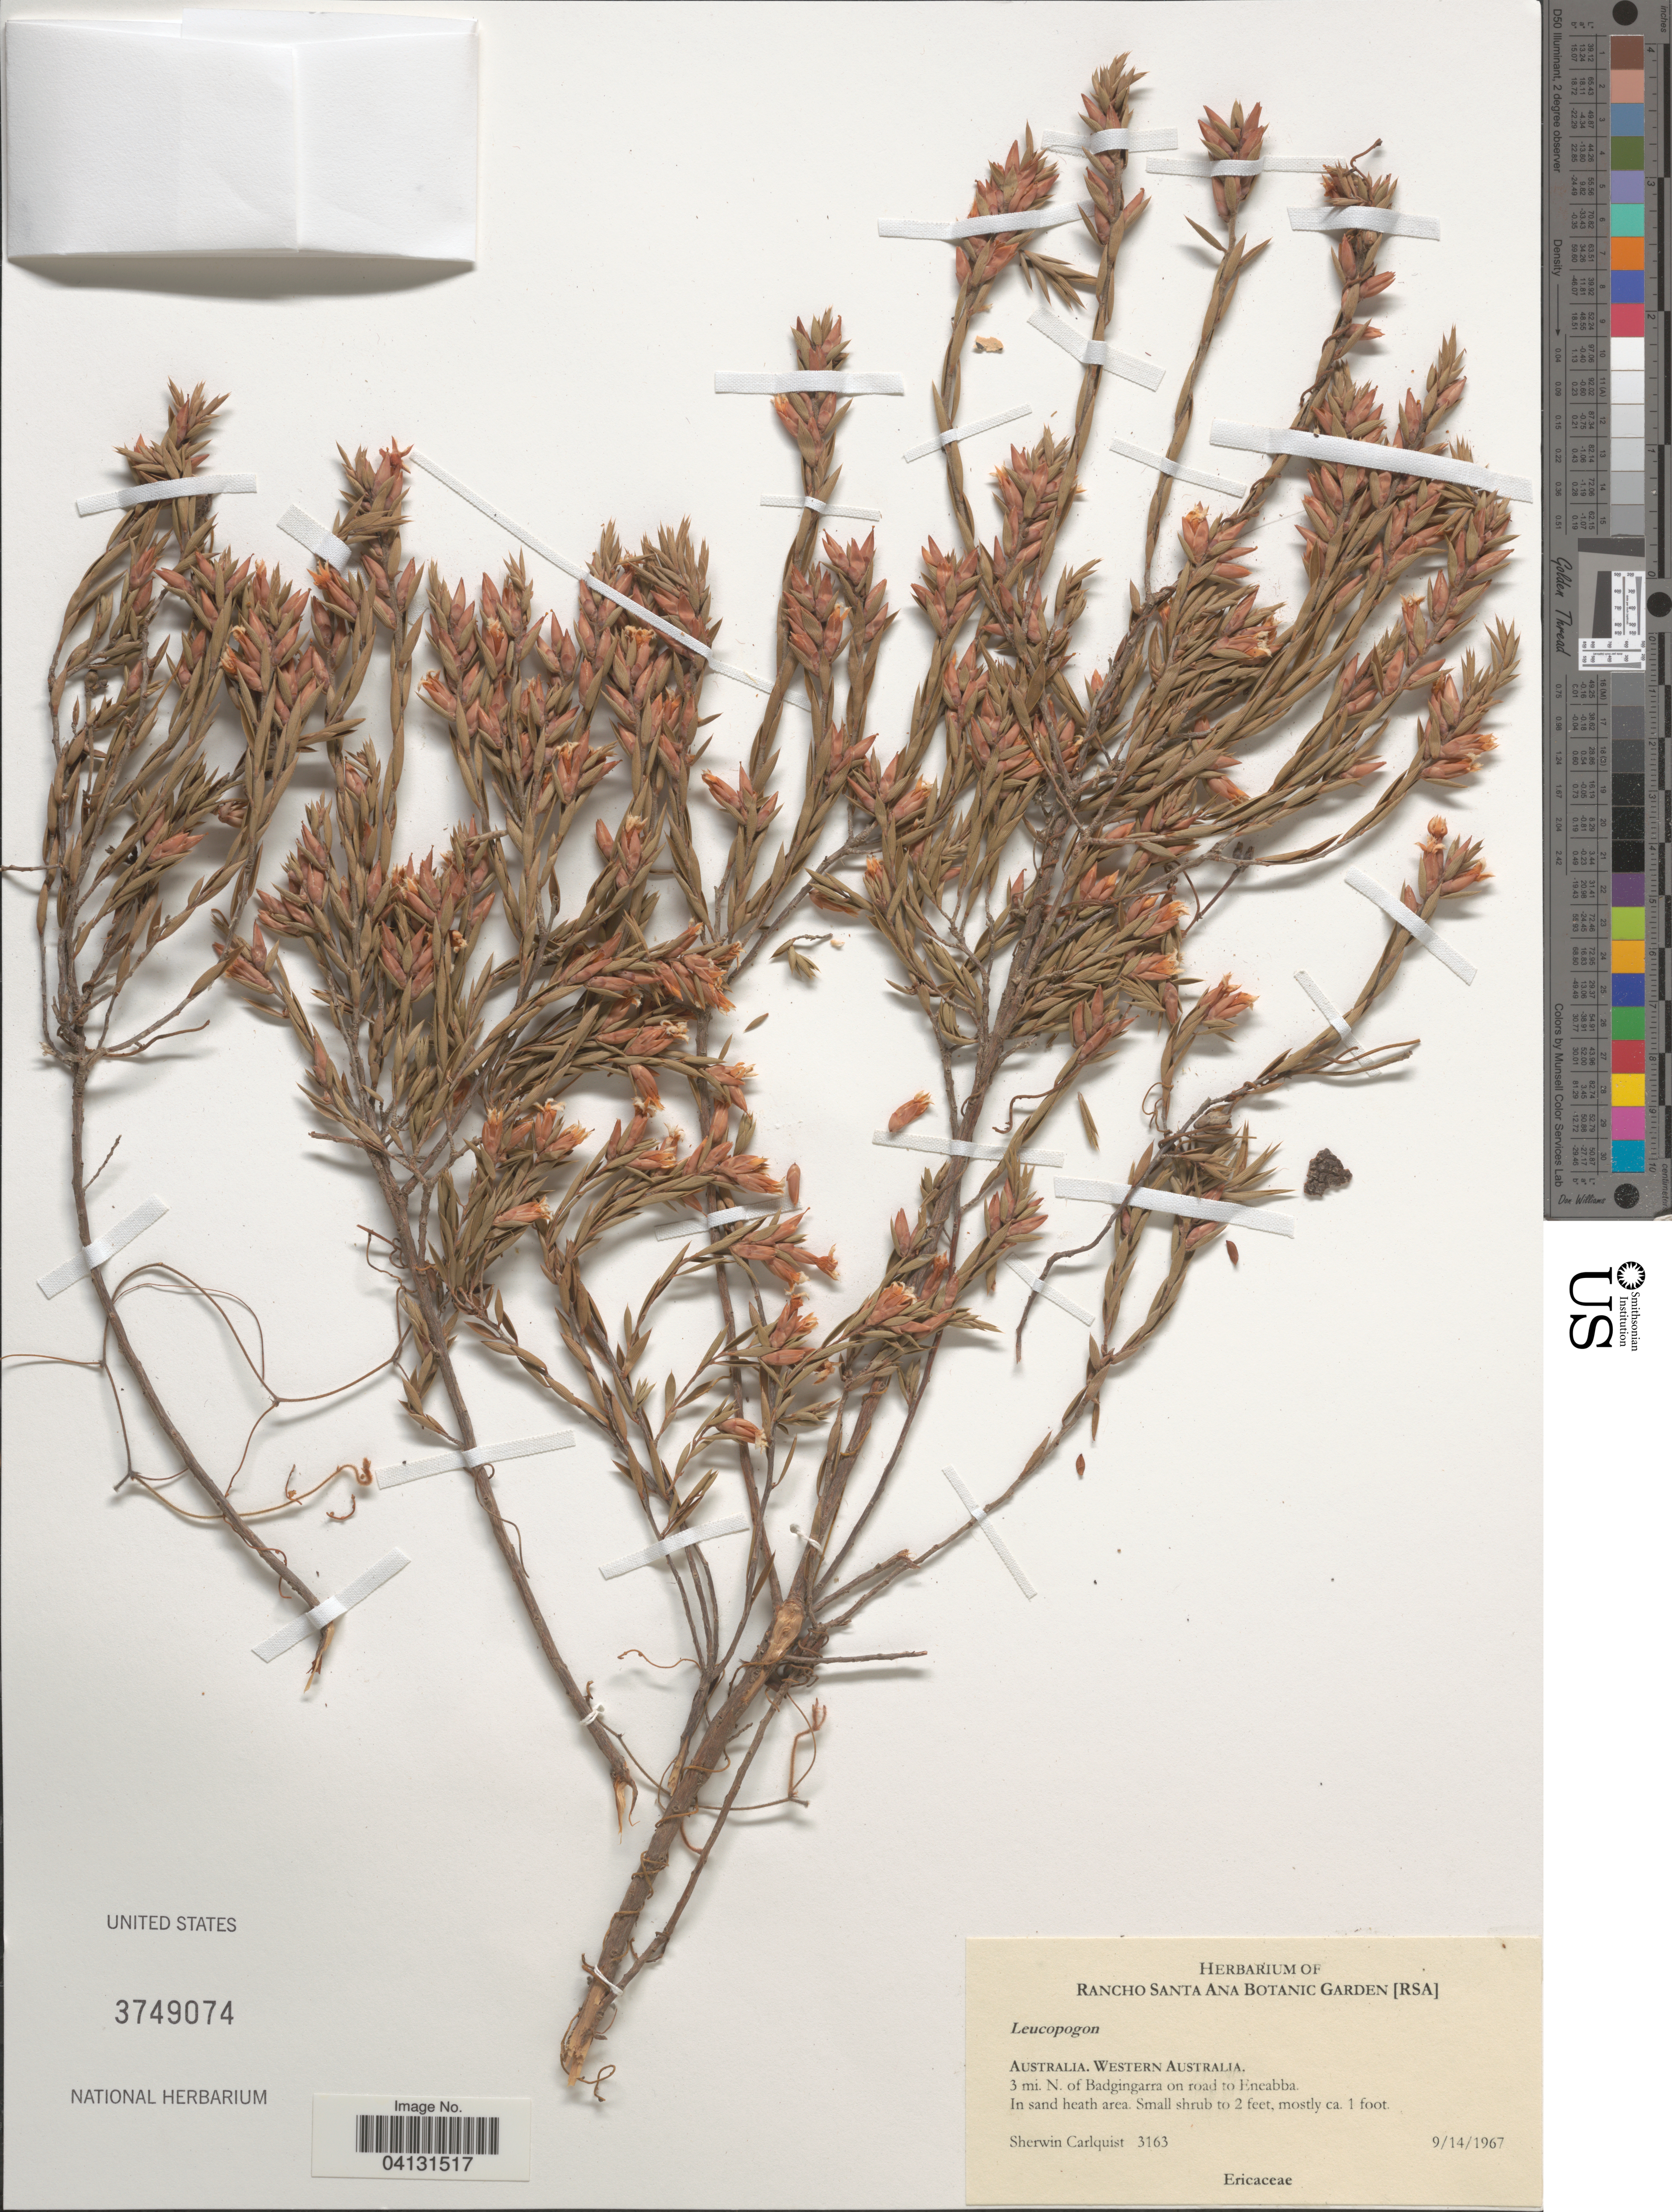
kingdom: Plantae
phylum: Tracheophyta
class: Magnoliopsida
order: Ericales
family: Ericaceae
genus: Leucopogon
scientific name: Leucopogon sp.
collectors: S. Carlquist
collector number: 3163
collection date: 1967-09-14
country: Australia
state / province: Western Australia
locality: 3 mi. N. of Badgingarra on road to Eneabba.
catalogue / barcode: US 3749074